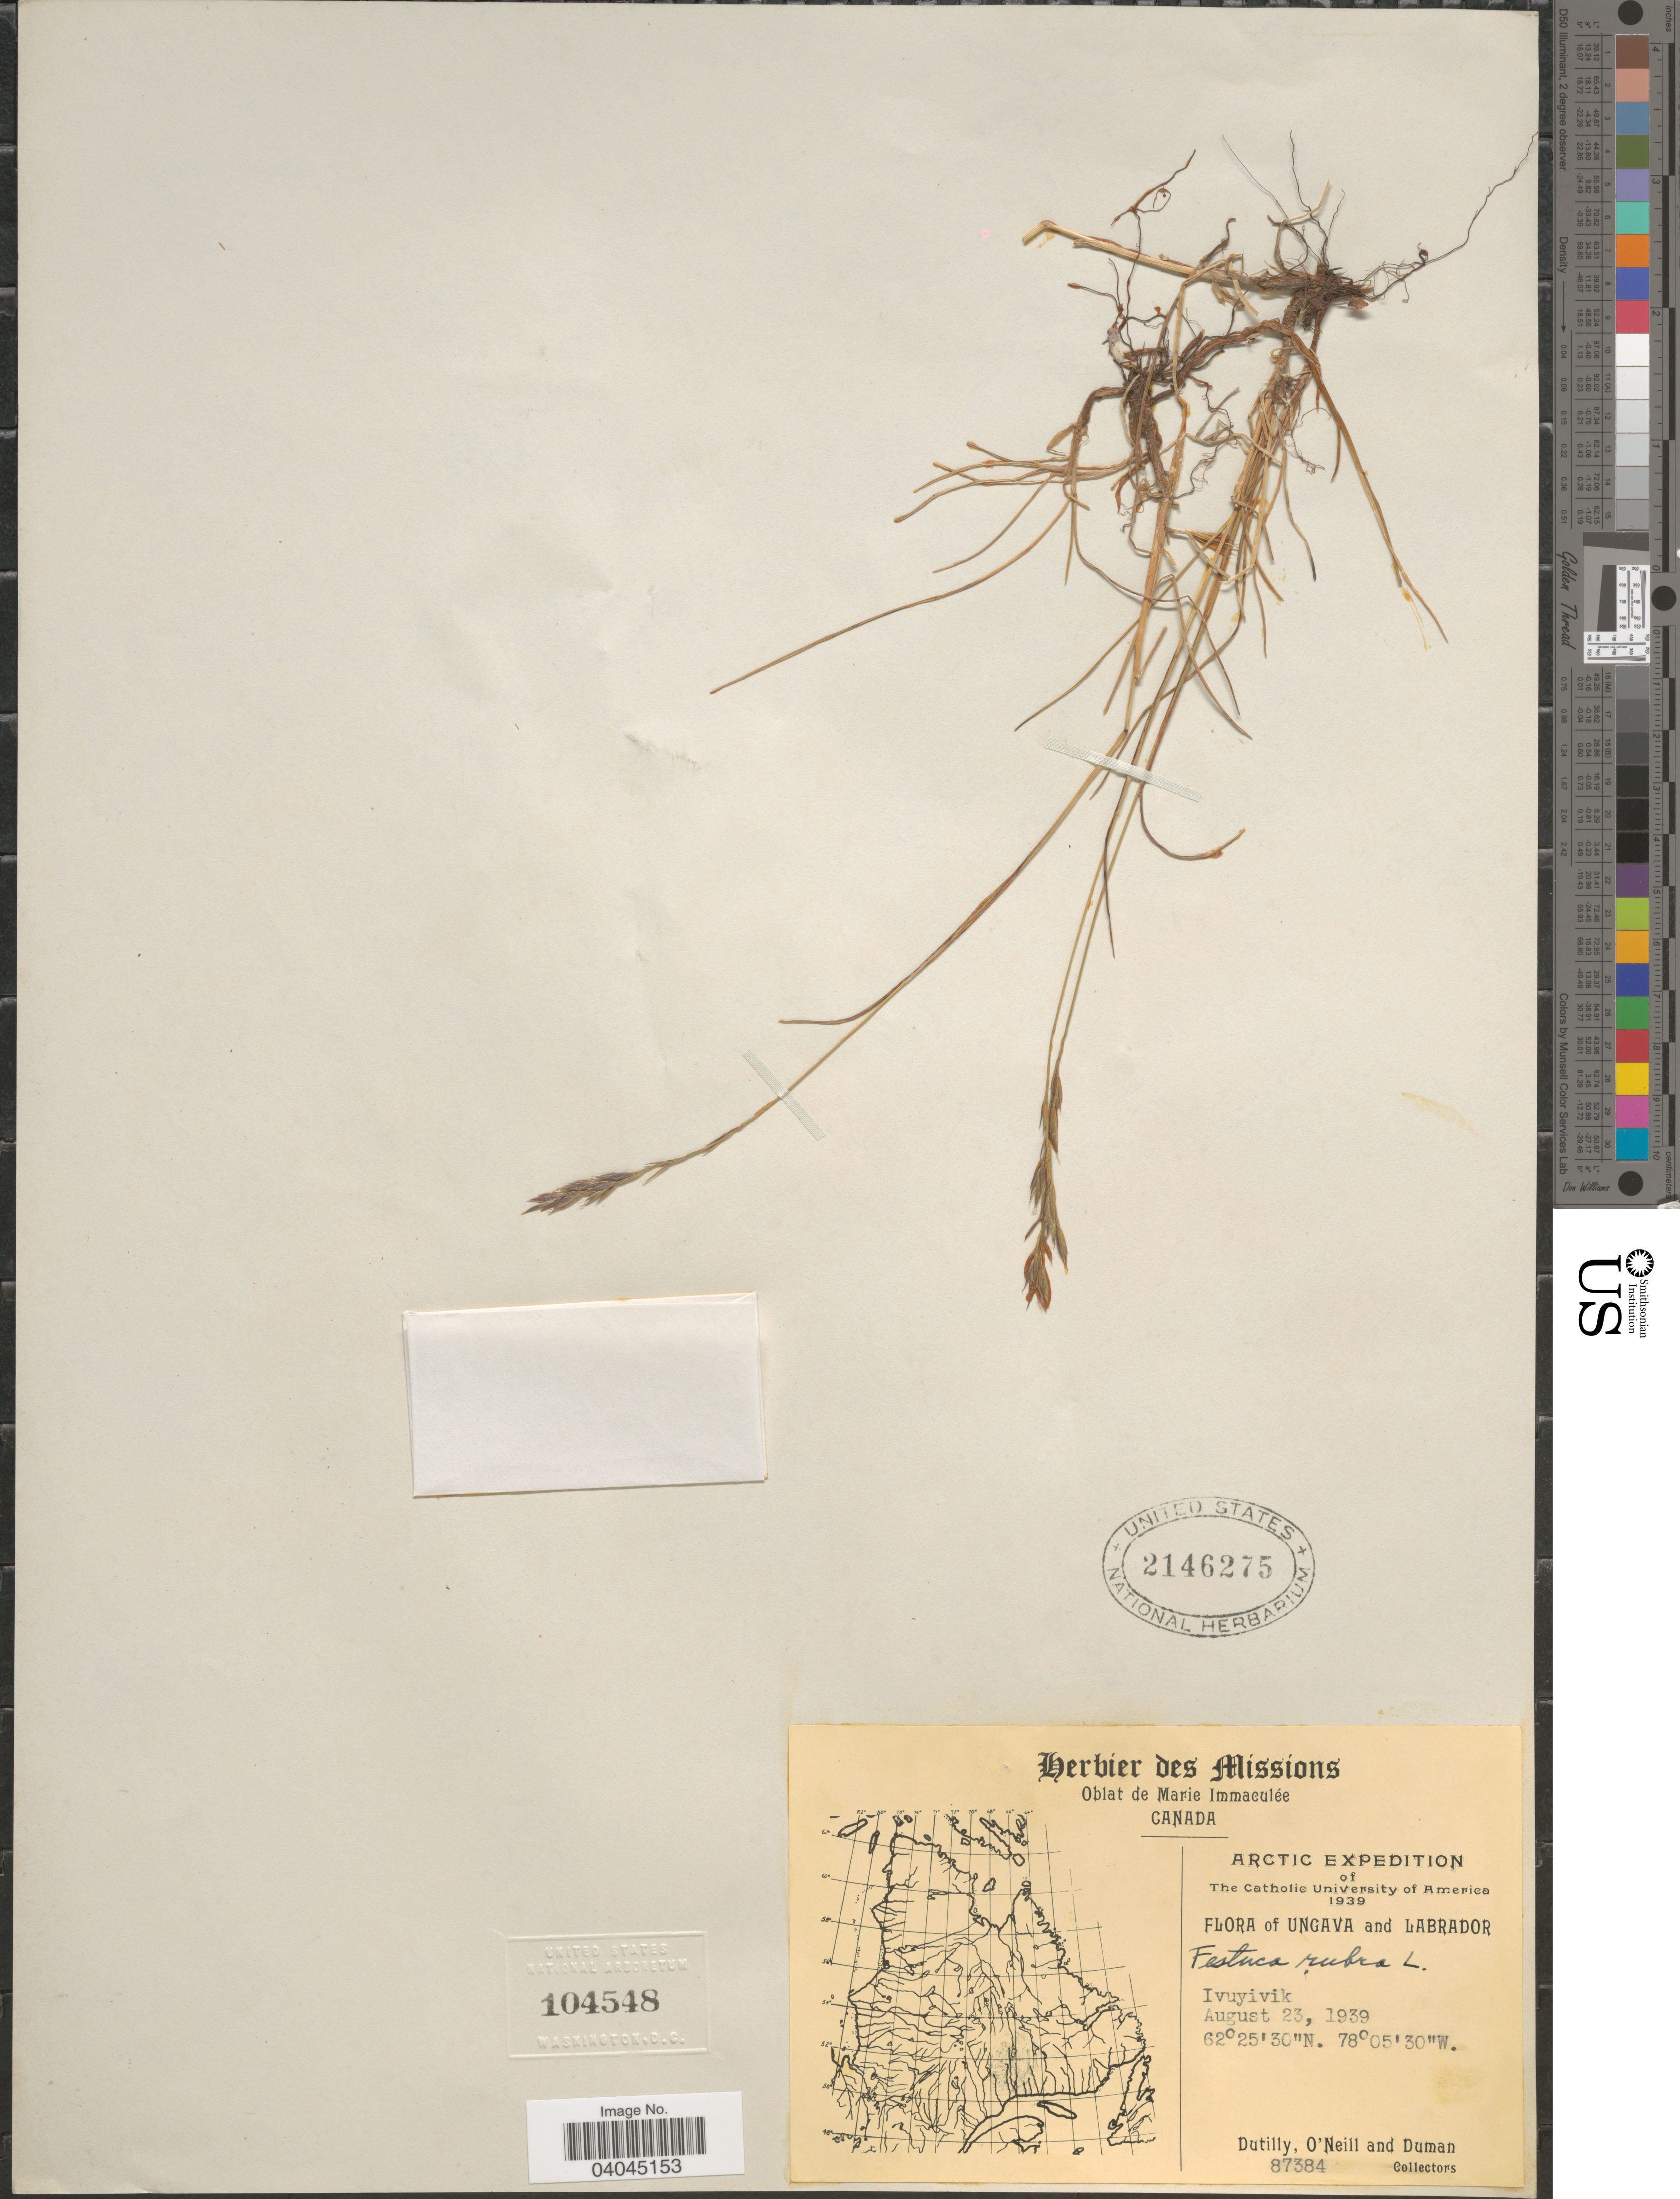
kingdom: Plantae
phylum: Tracheophyta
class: Liliopsida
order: Poales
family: Poaceae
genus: Festuca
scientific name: Festuca rubra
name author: L.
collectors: -. Dutilly, -. O'Neill & -. Duman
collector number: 87384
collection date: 1939-08-23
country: Canada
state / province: Newfoundland and Labrador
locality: Ungava and Labrador. Ivuyivik.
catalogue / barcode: US 2146275